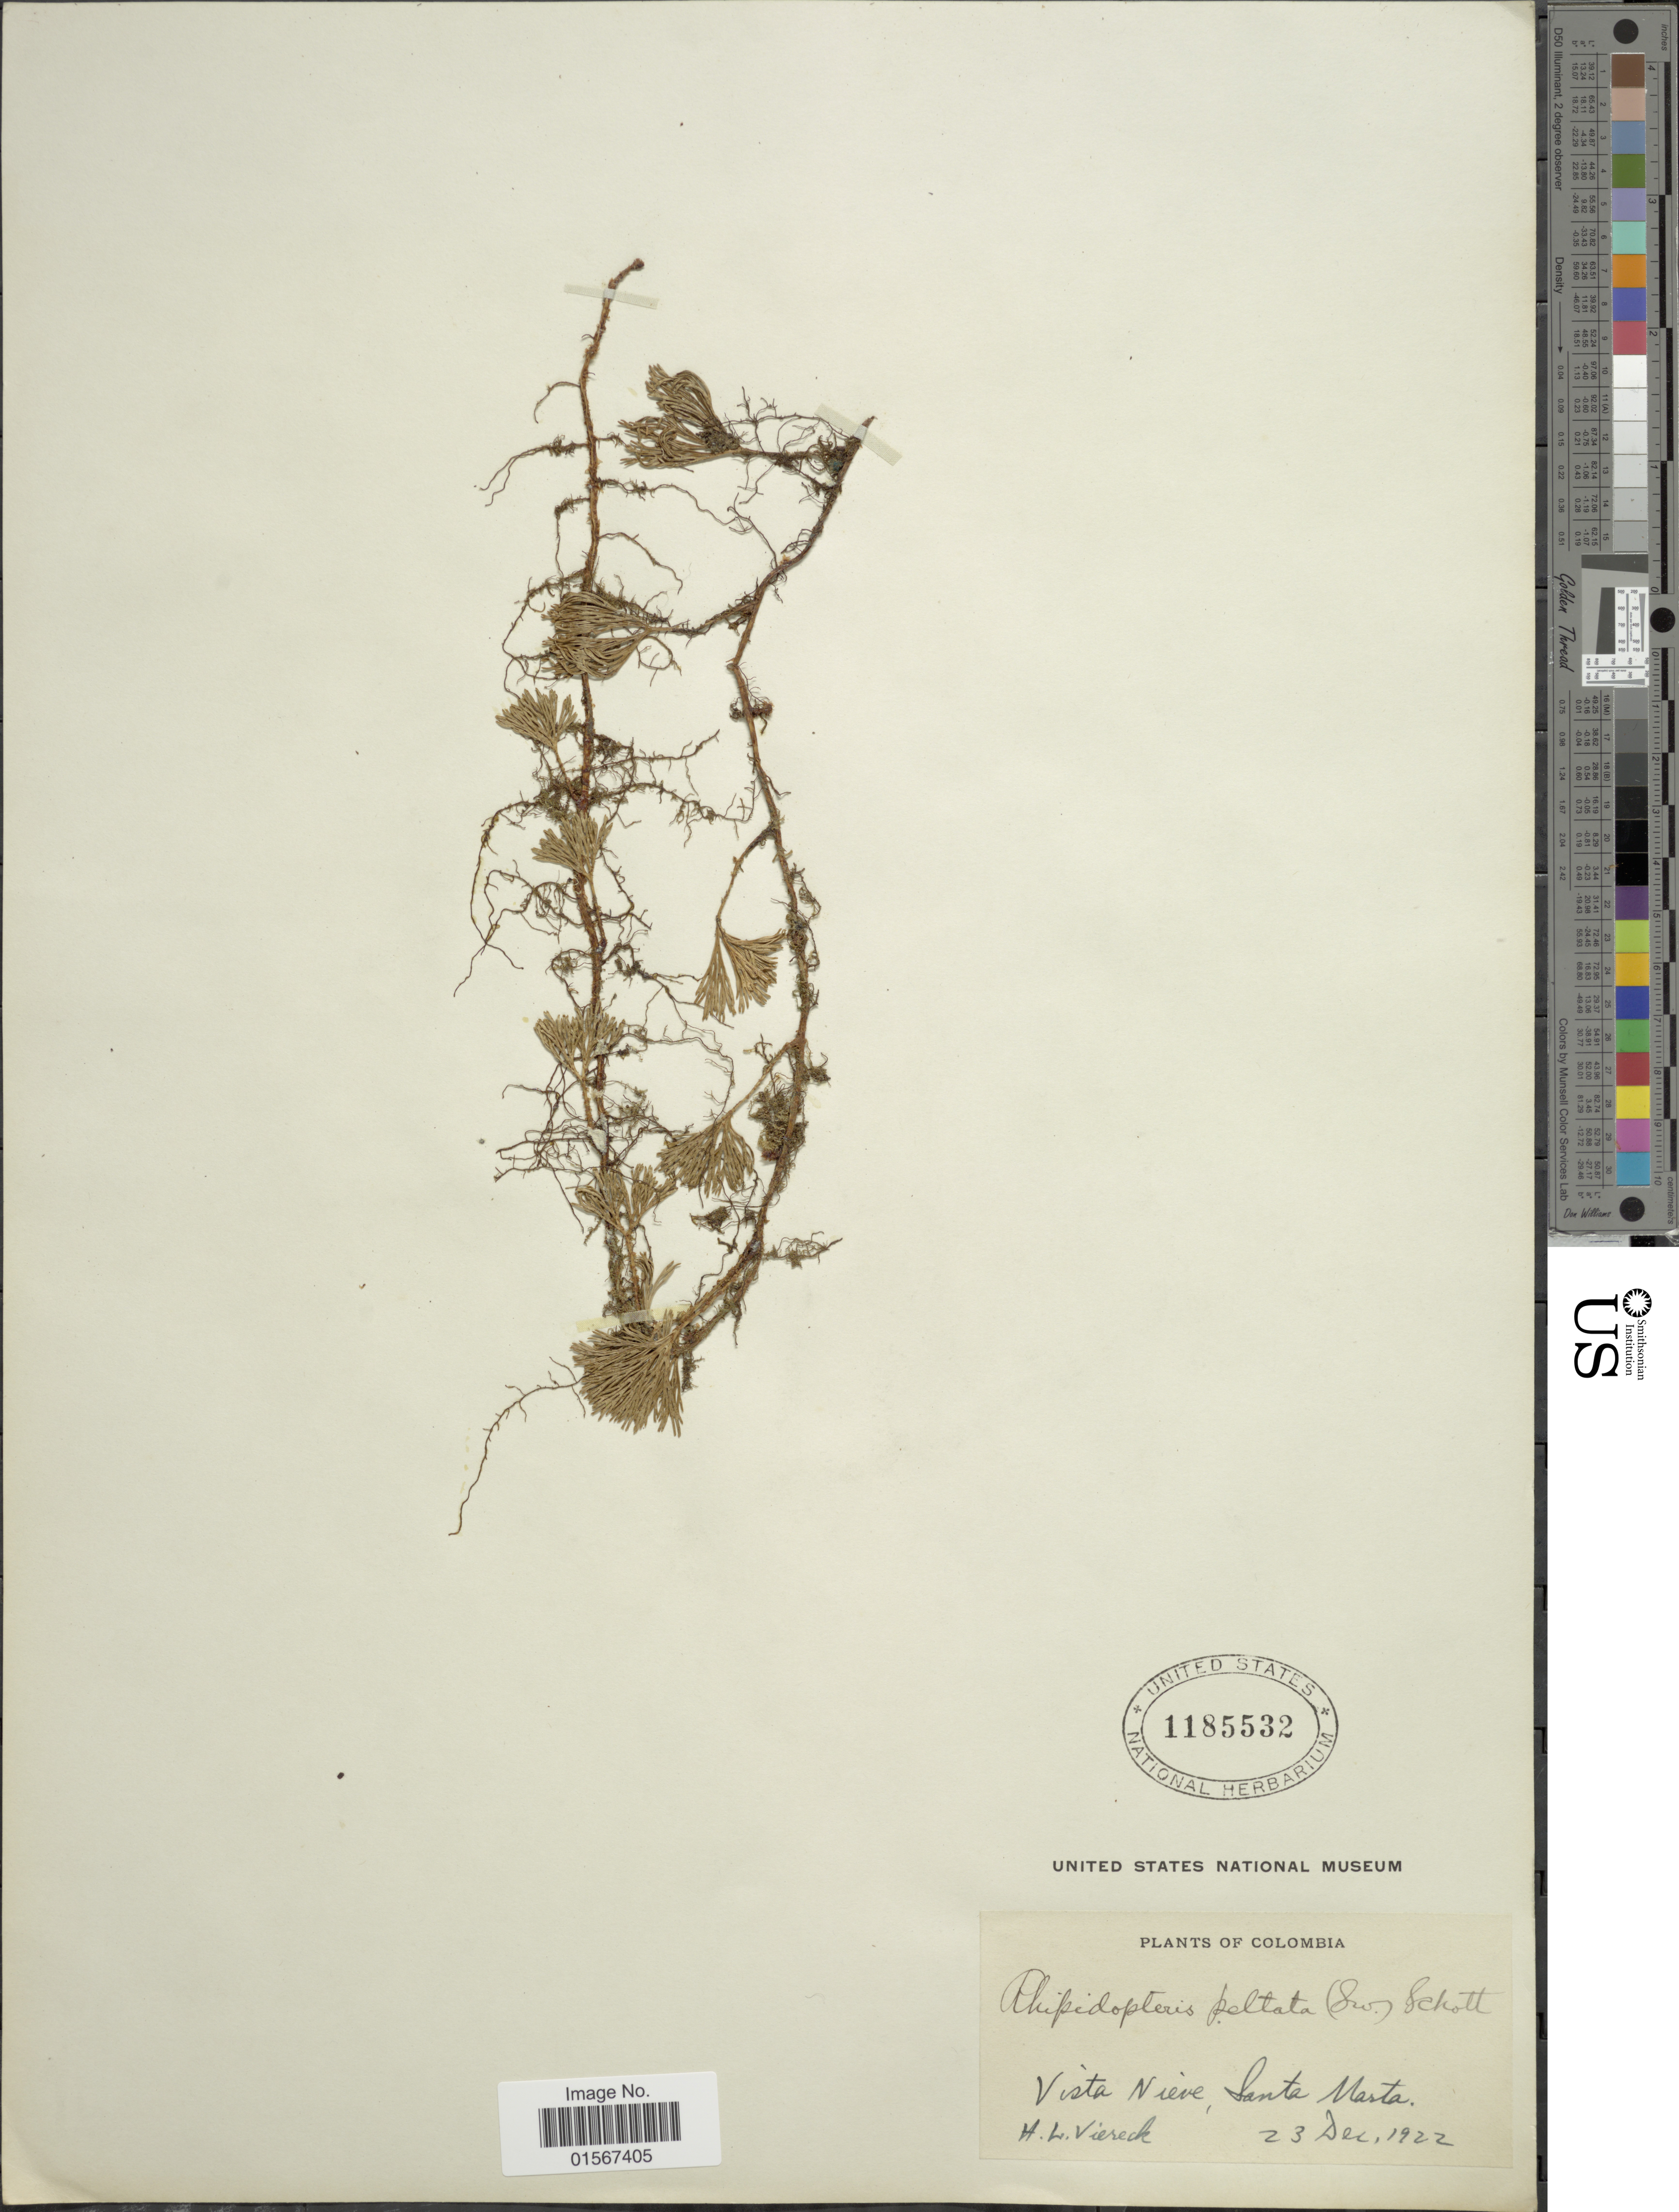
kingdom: Plantae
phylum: Tracheophyta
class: Polypodiopsida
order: Polypodiales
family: Dryopteridaceae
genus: Elaphoglossum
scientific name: Elaphoglossum peltatum f. peltatum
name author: (Sw.) Urb.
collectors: H. L. Viereck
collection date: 1922-12-23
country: Colombia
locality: Colombia, Vista Nieve, Santa Marta.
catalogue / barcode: US 1185532